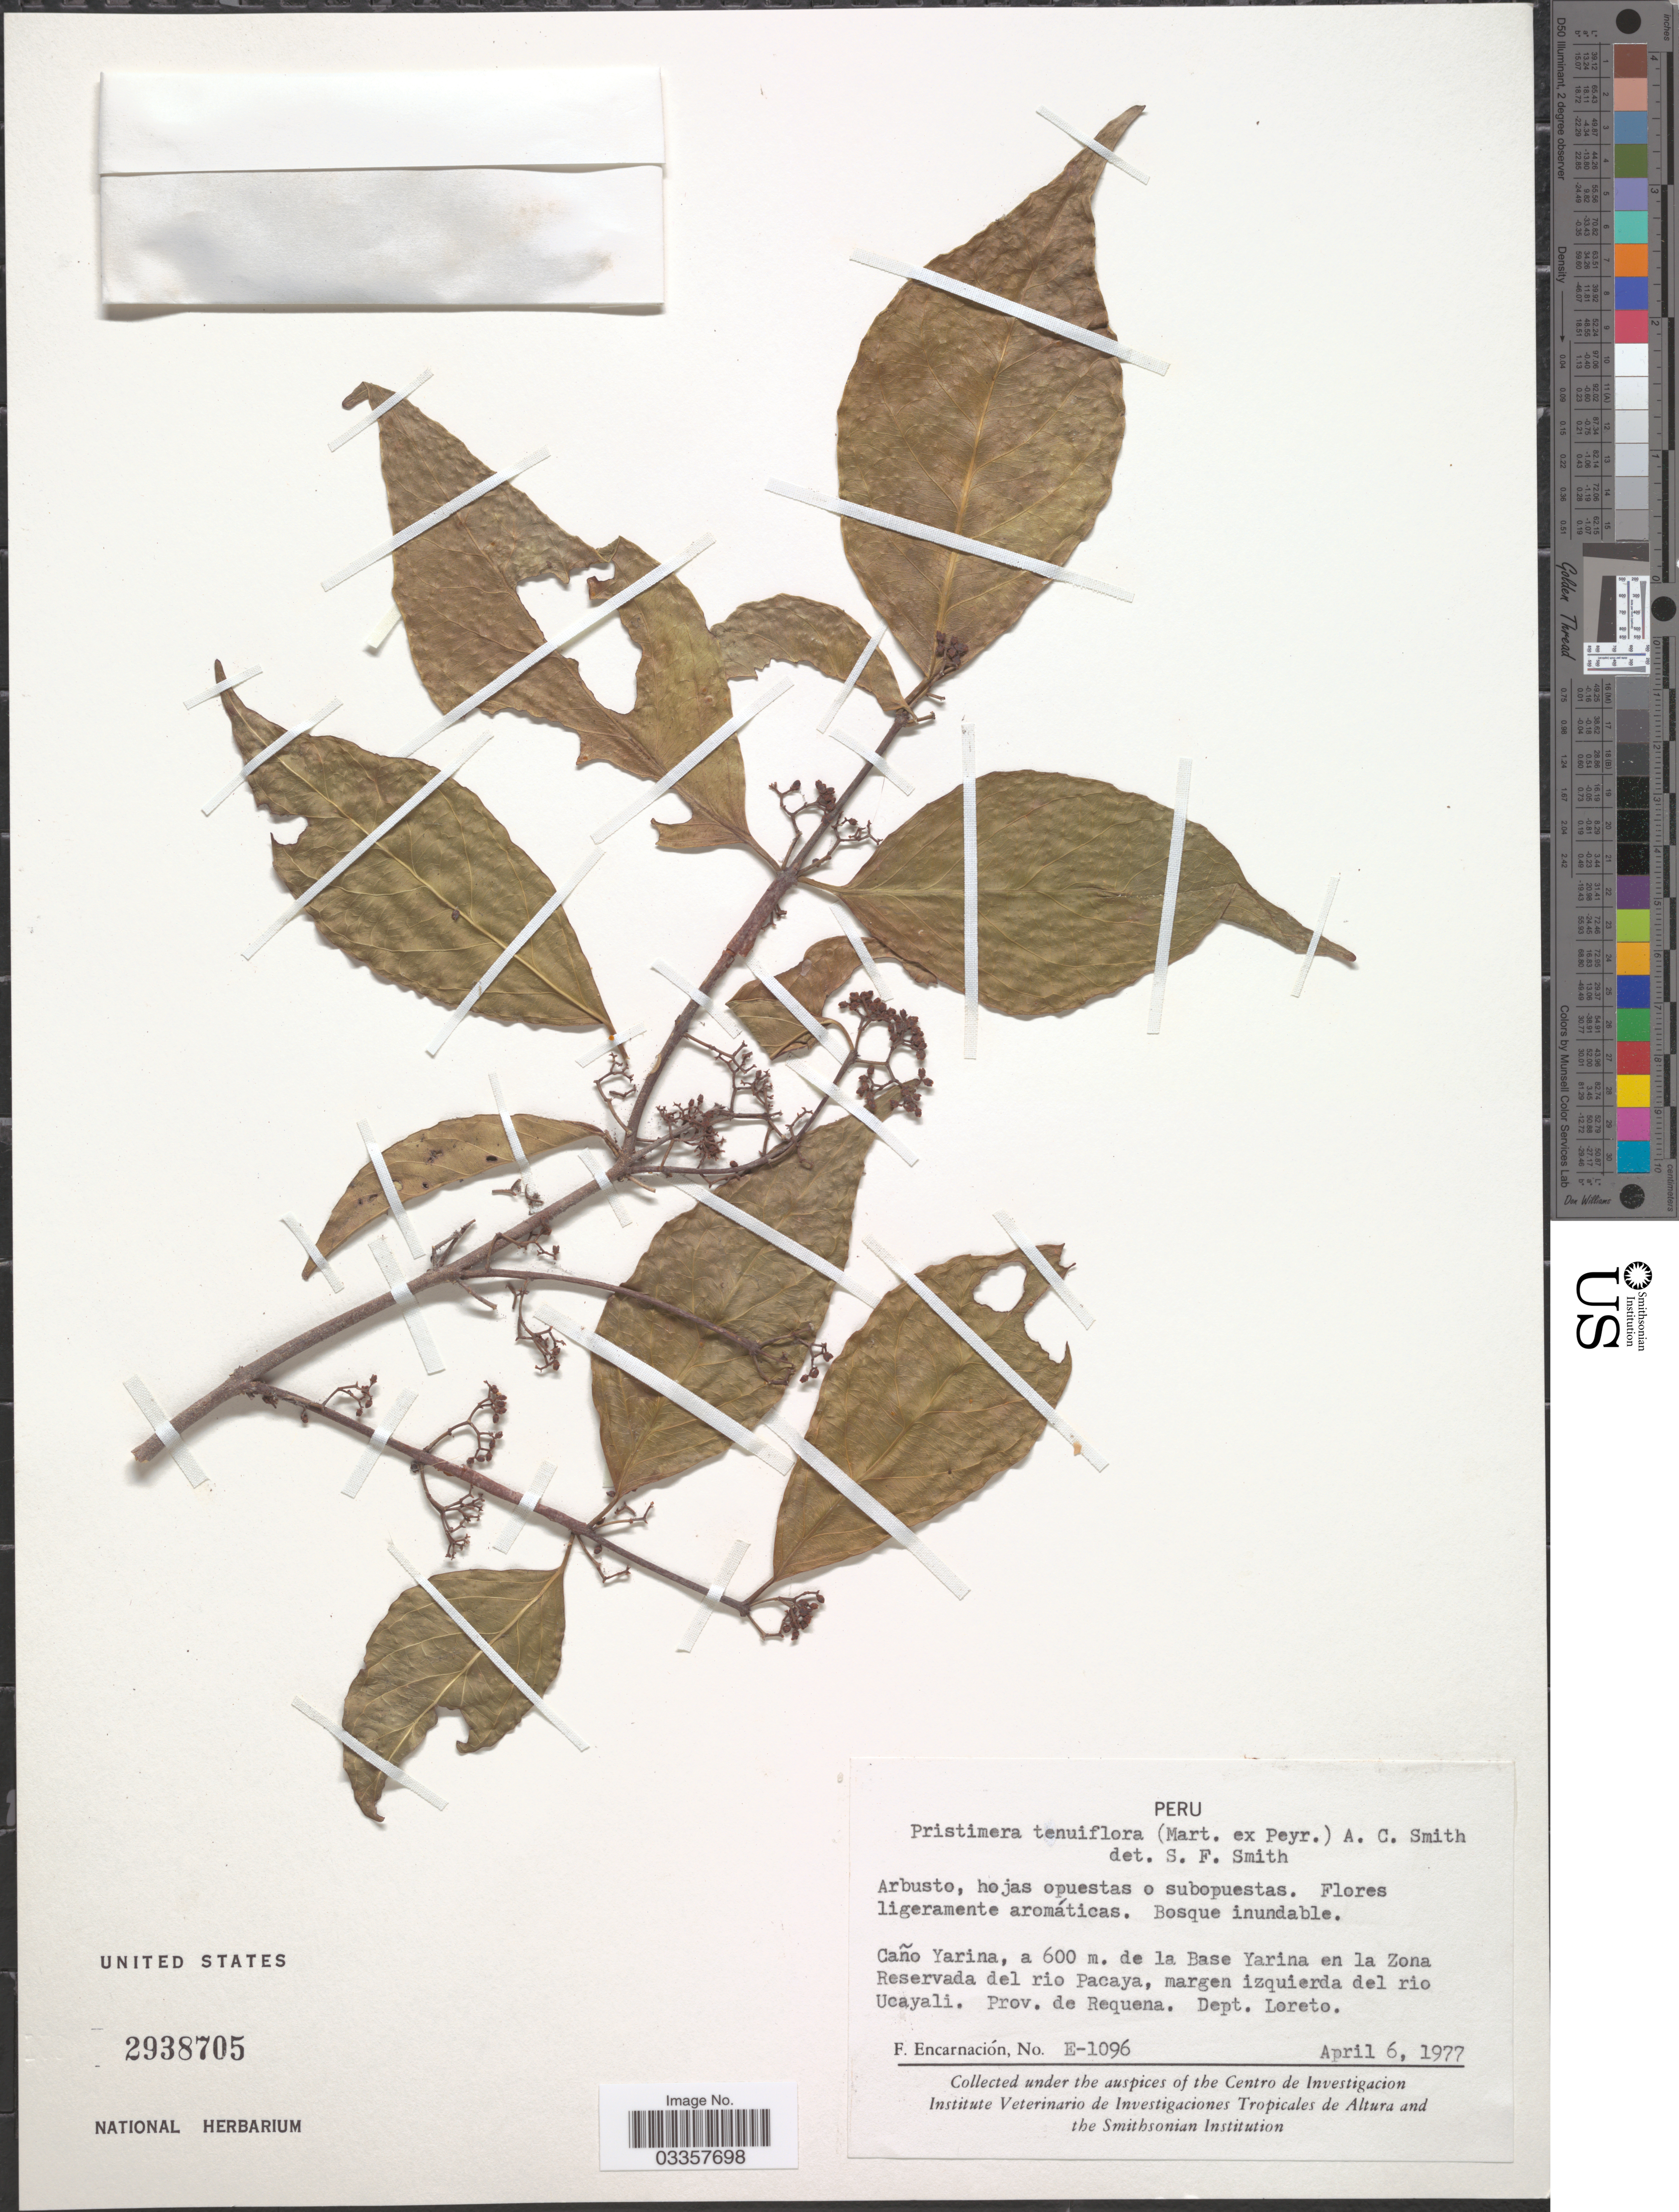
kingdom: Plantae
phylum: Tracheophyta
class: Magnoliopsida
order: Celastrales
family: Celastraceae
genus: Pristimera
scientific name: Pristimera tenuiflora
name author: (Mart. ex Peyr.) A.C. Sm.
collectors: F. Encarnación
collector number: E-1096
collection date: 1977-04-06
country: Peru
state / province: Loreto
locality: Caño Yarina, a 600 m. de la Base Yarina en la Zona Reservada del rio Pacaya, margen izquierda del rio Ucayali. Prov. de Requena. Dept. Loreto.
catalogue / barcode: US 2938705